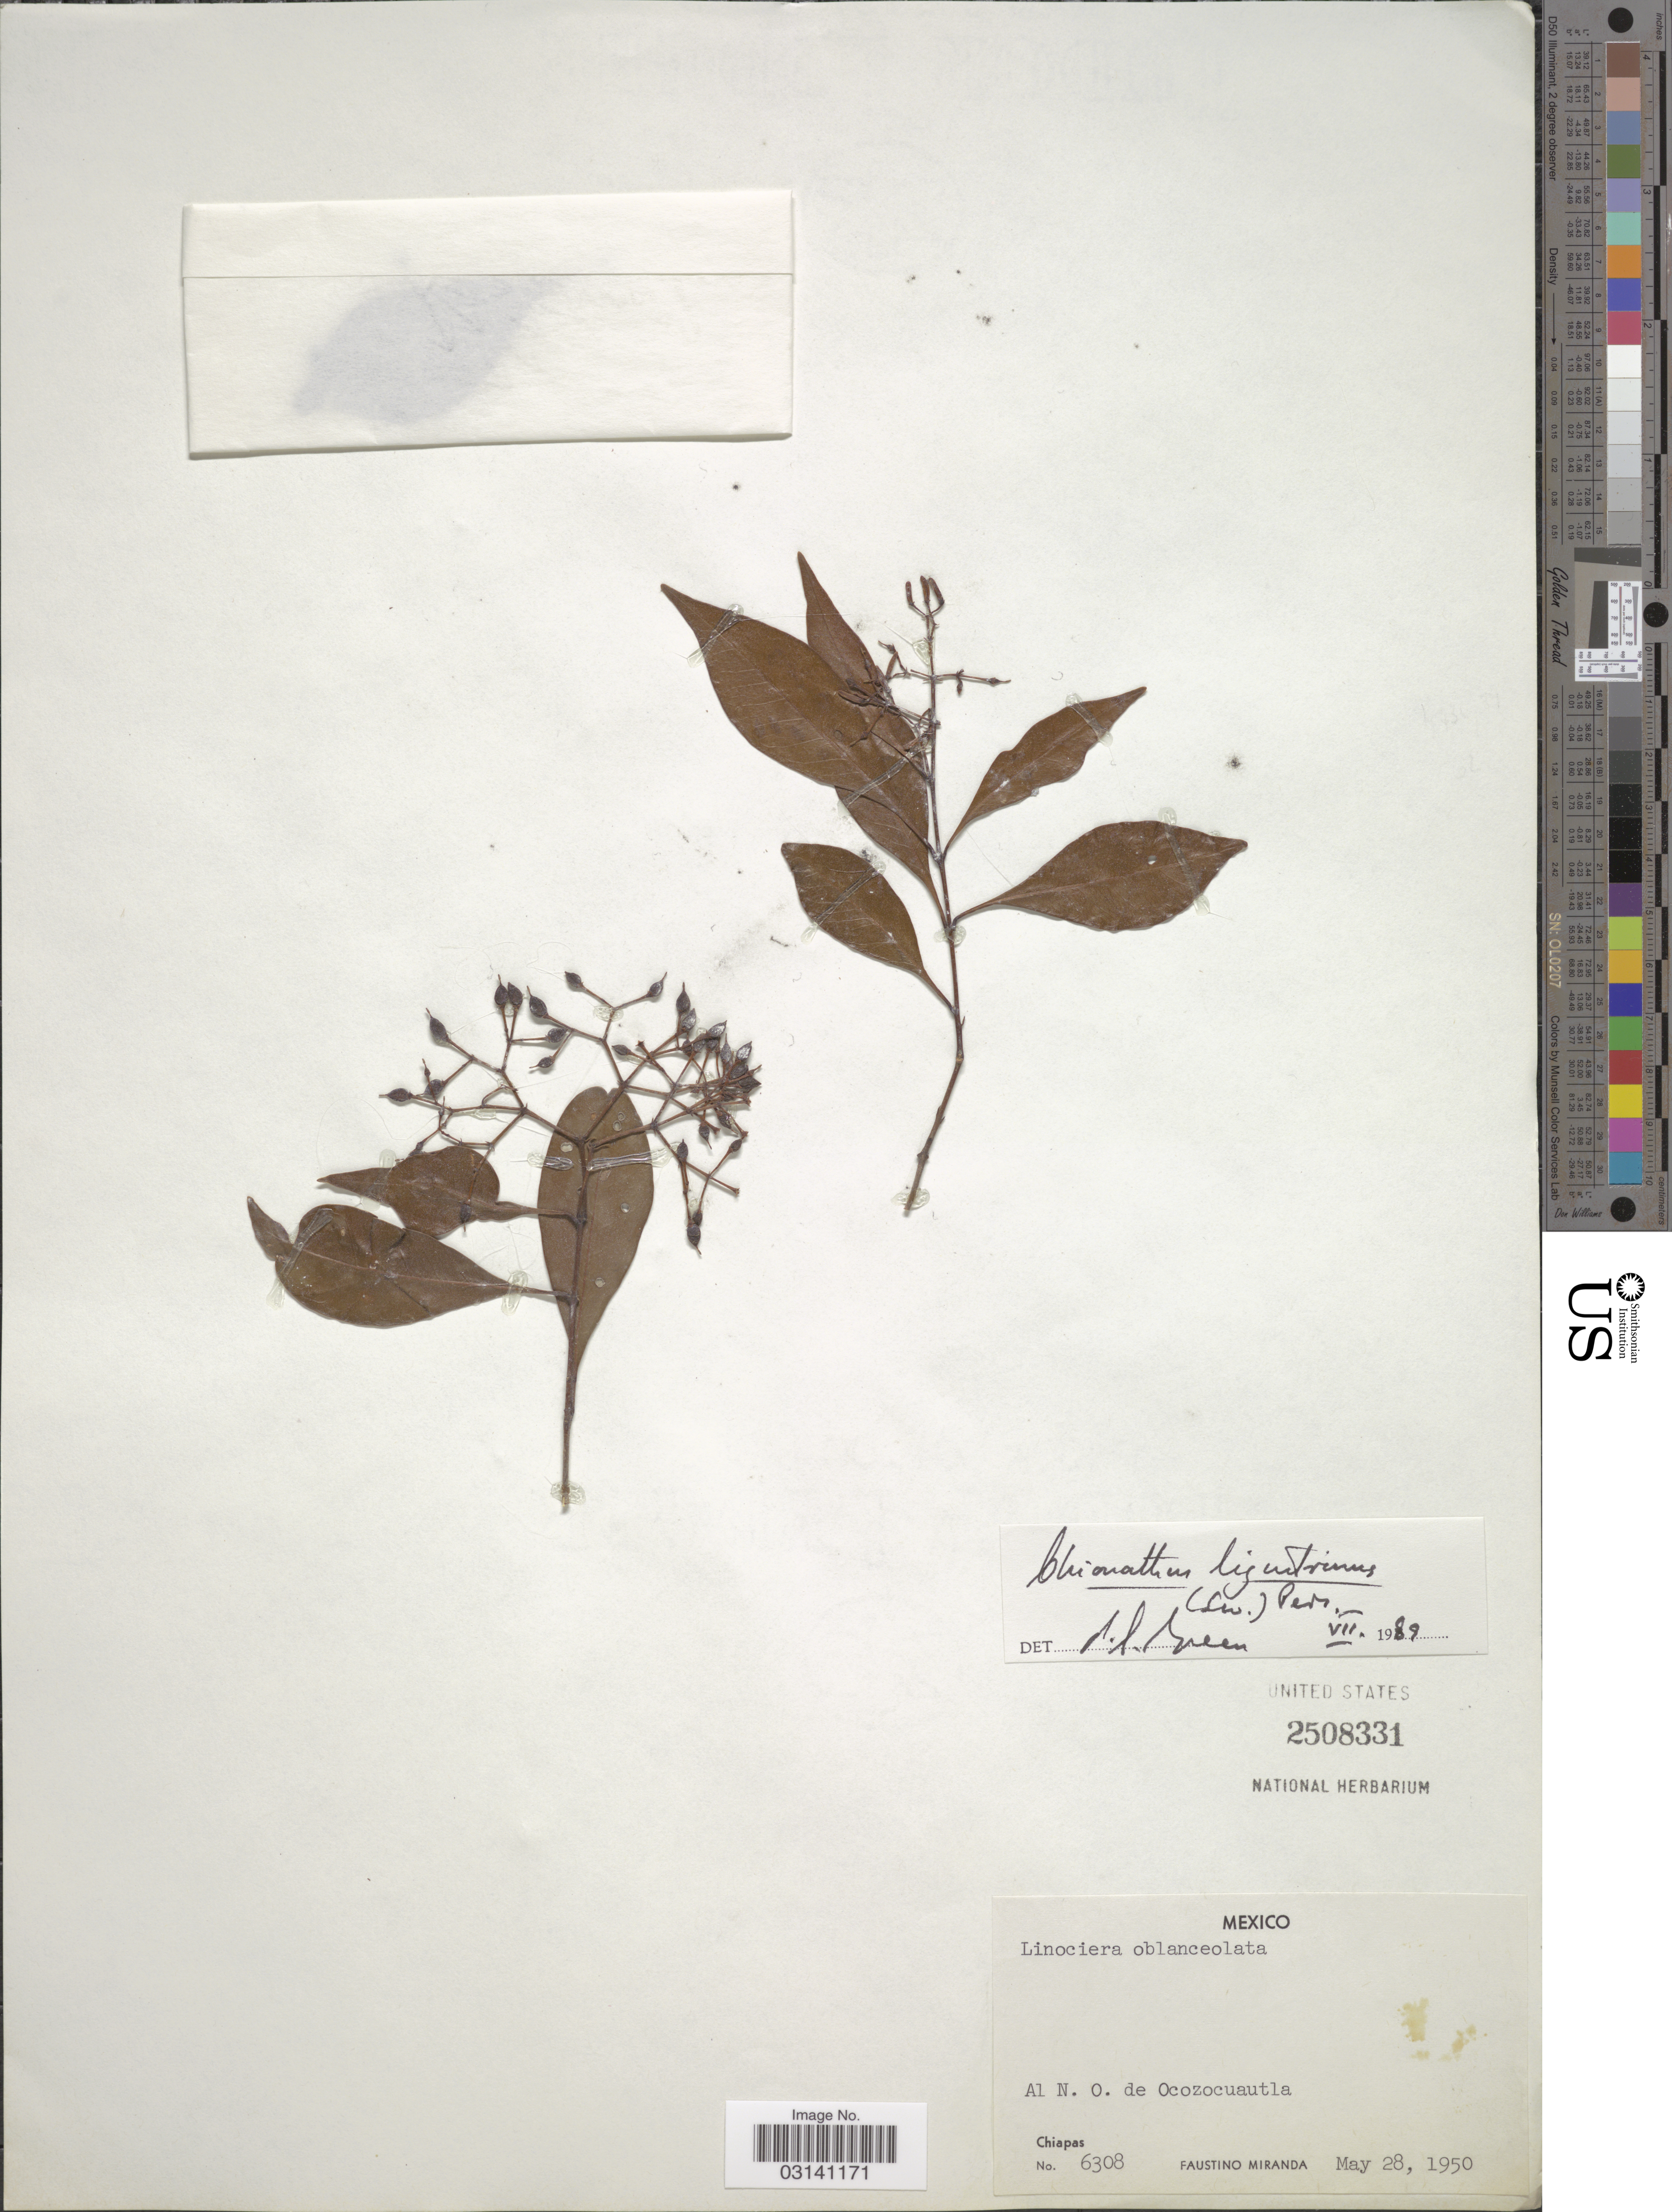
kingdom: Plantae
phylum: Tracheophyta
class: Magnoliopsida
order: Lamiales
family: Oleaceae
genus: Chionanthus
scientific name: Chionanthus domingensis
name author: Lam.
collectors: F. Miranda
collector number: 6308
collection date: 1950-05-28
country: Mexico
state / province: Chiapas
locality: Al N. O. de Ocozocuautla.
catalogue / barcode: US 2508331